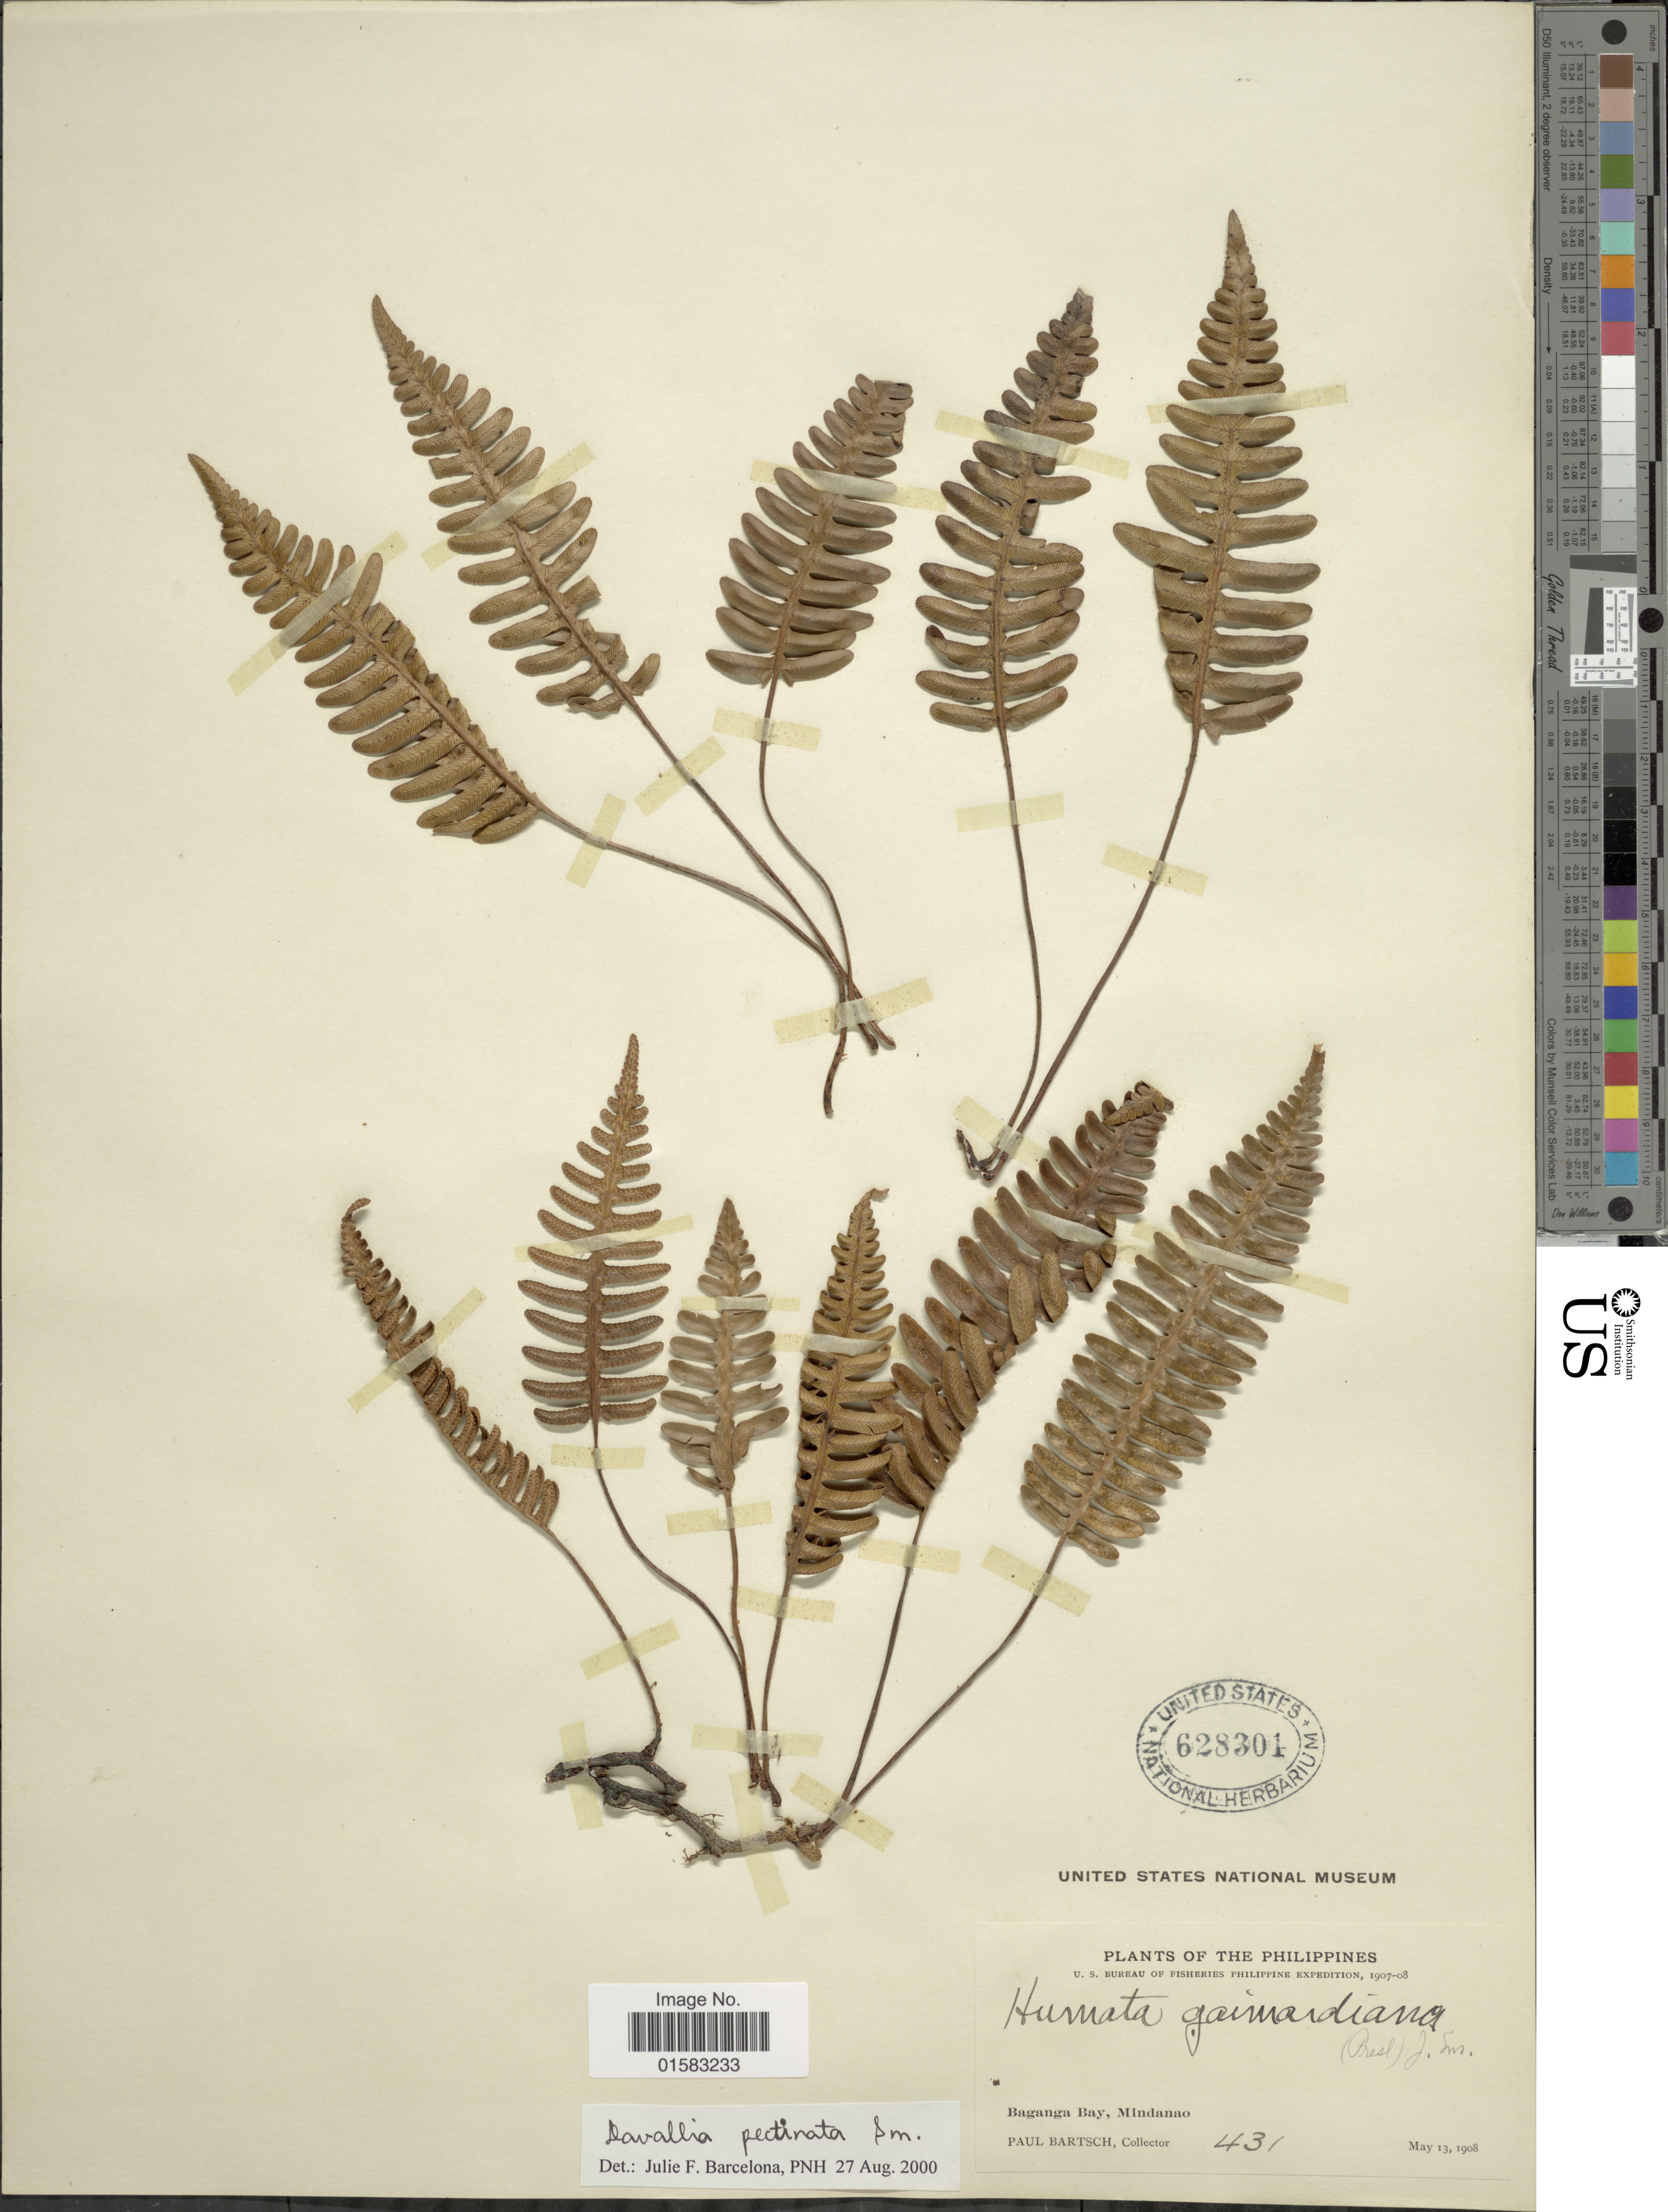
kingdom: Plantae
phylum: Tracheophyta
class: Polypodiopsida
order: Polypodiales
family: Davalliaceae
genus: Davallia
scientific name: Davallia pectinata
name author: Sm.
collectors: P. Bartsch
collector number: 431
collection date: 1908-05-13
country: Philippines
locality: Baganga Bay, Mindanao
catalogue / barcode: US 628301